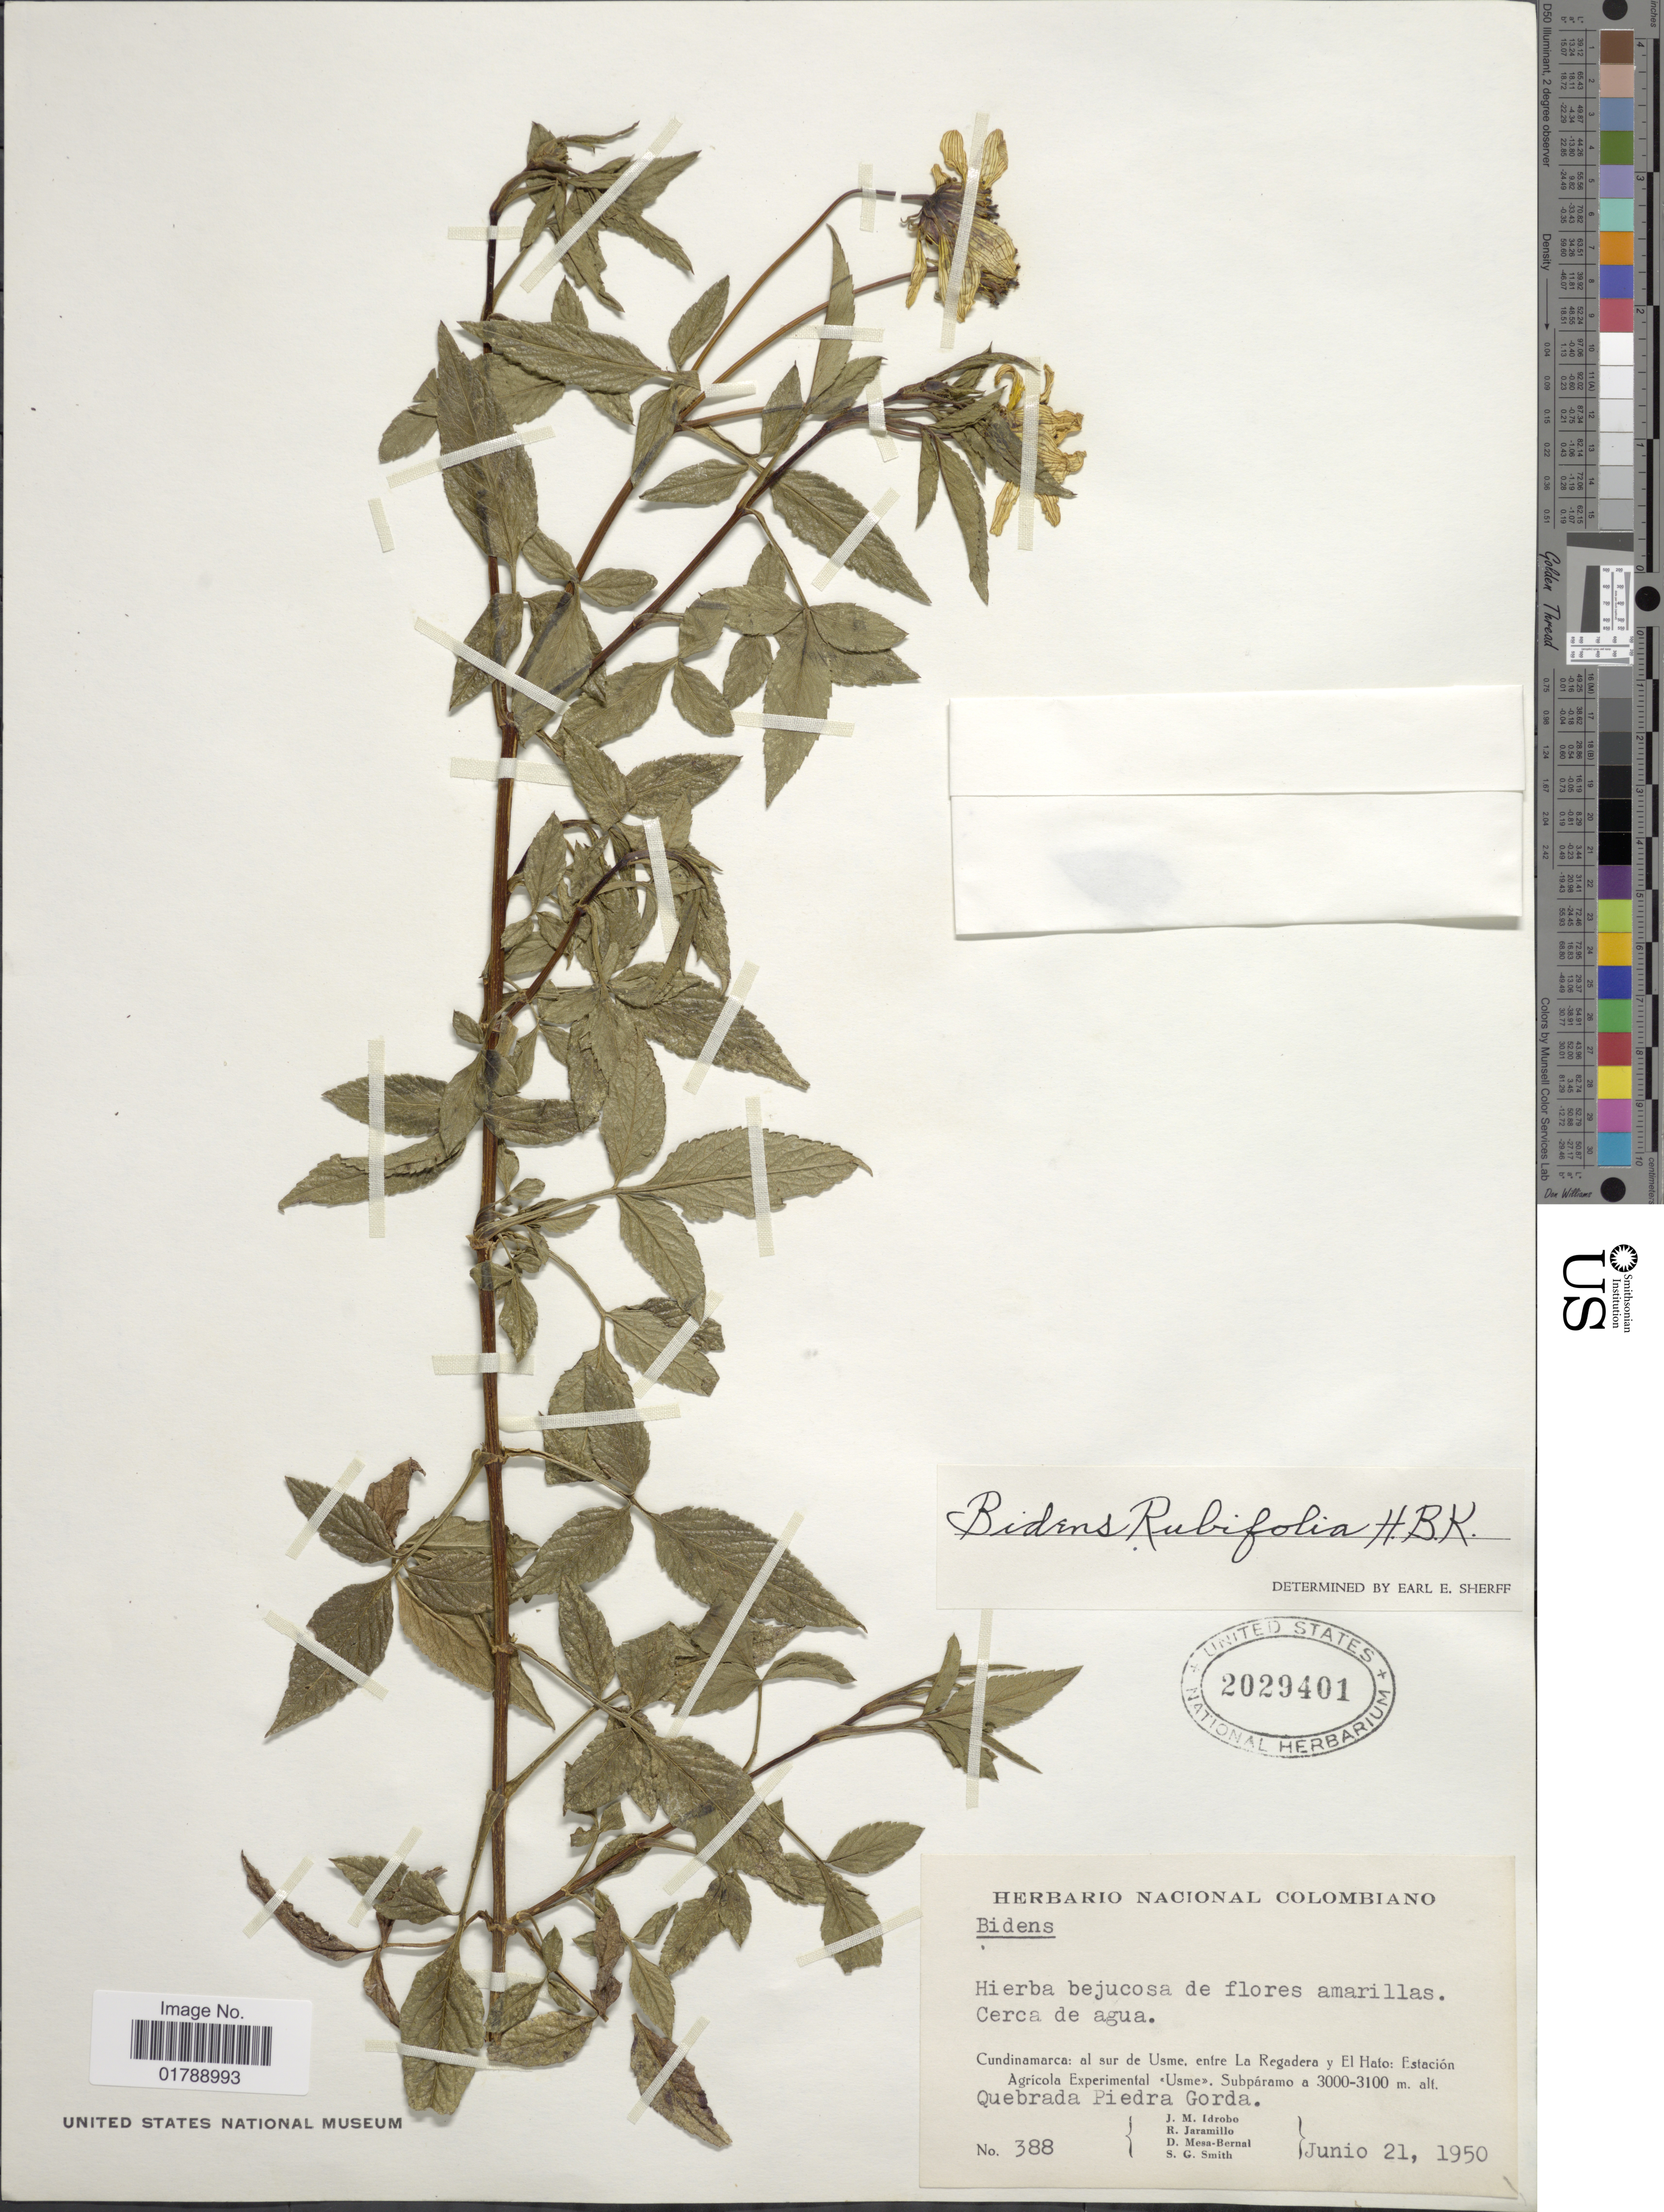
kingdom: Plantae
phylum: Tracheophyta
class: Magnoliopsida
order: Asterales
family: Asteraceae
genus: Bidens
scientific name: Bidens rubifolia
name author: Kunth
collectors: J. M. Idrobo, R. Jaramillo M., D. Mesa Bernal & S. G. Smith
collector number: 388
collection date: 1950-06-21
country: Colombia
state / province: Cundinamarca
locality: Al sur de Usme, entre La Regadera y El Hato: Estación Agricola Experimental Usme. Subpáramo. Quebrada Piedra Gorda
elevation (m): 3000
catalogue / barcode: US 2029401